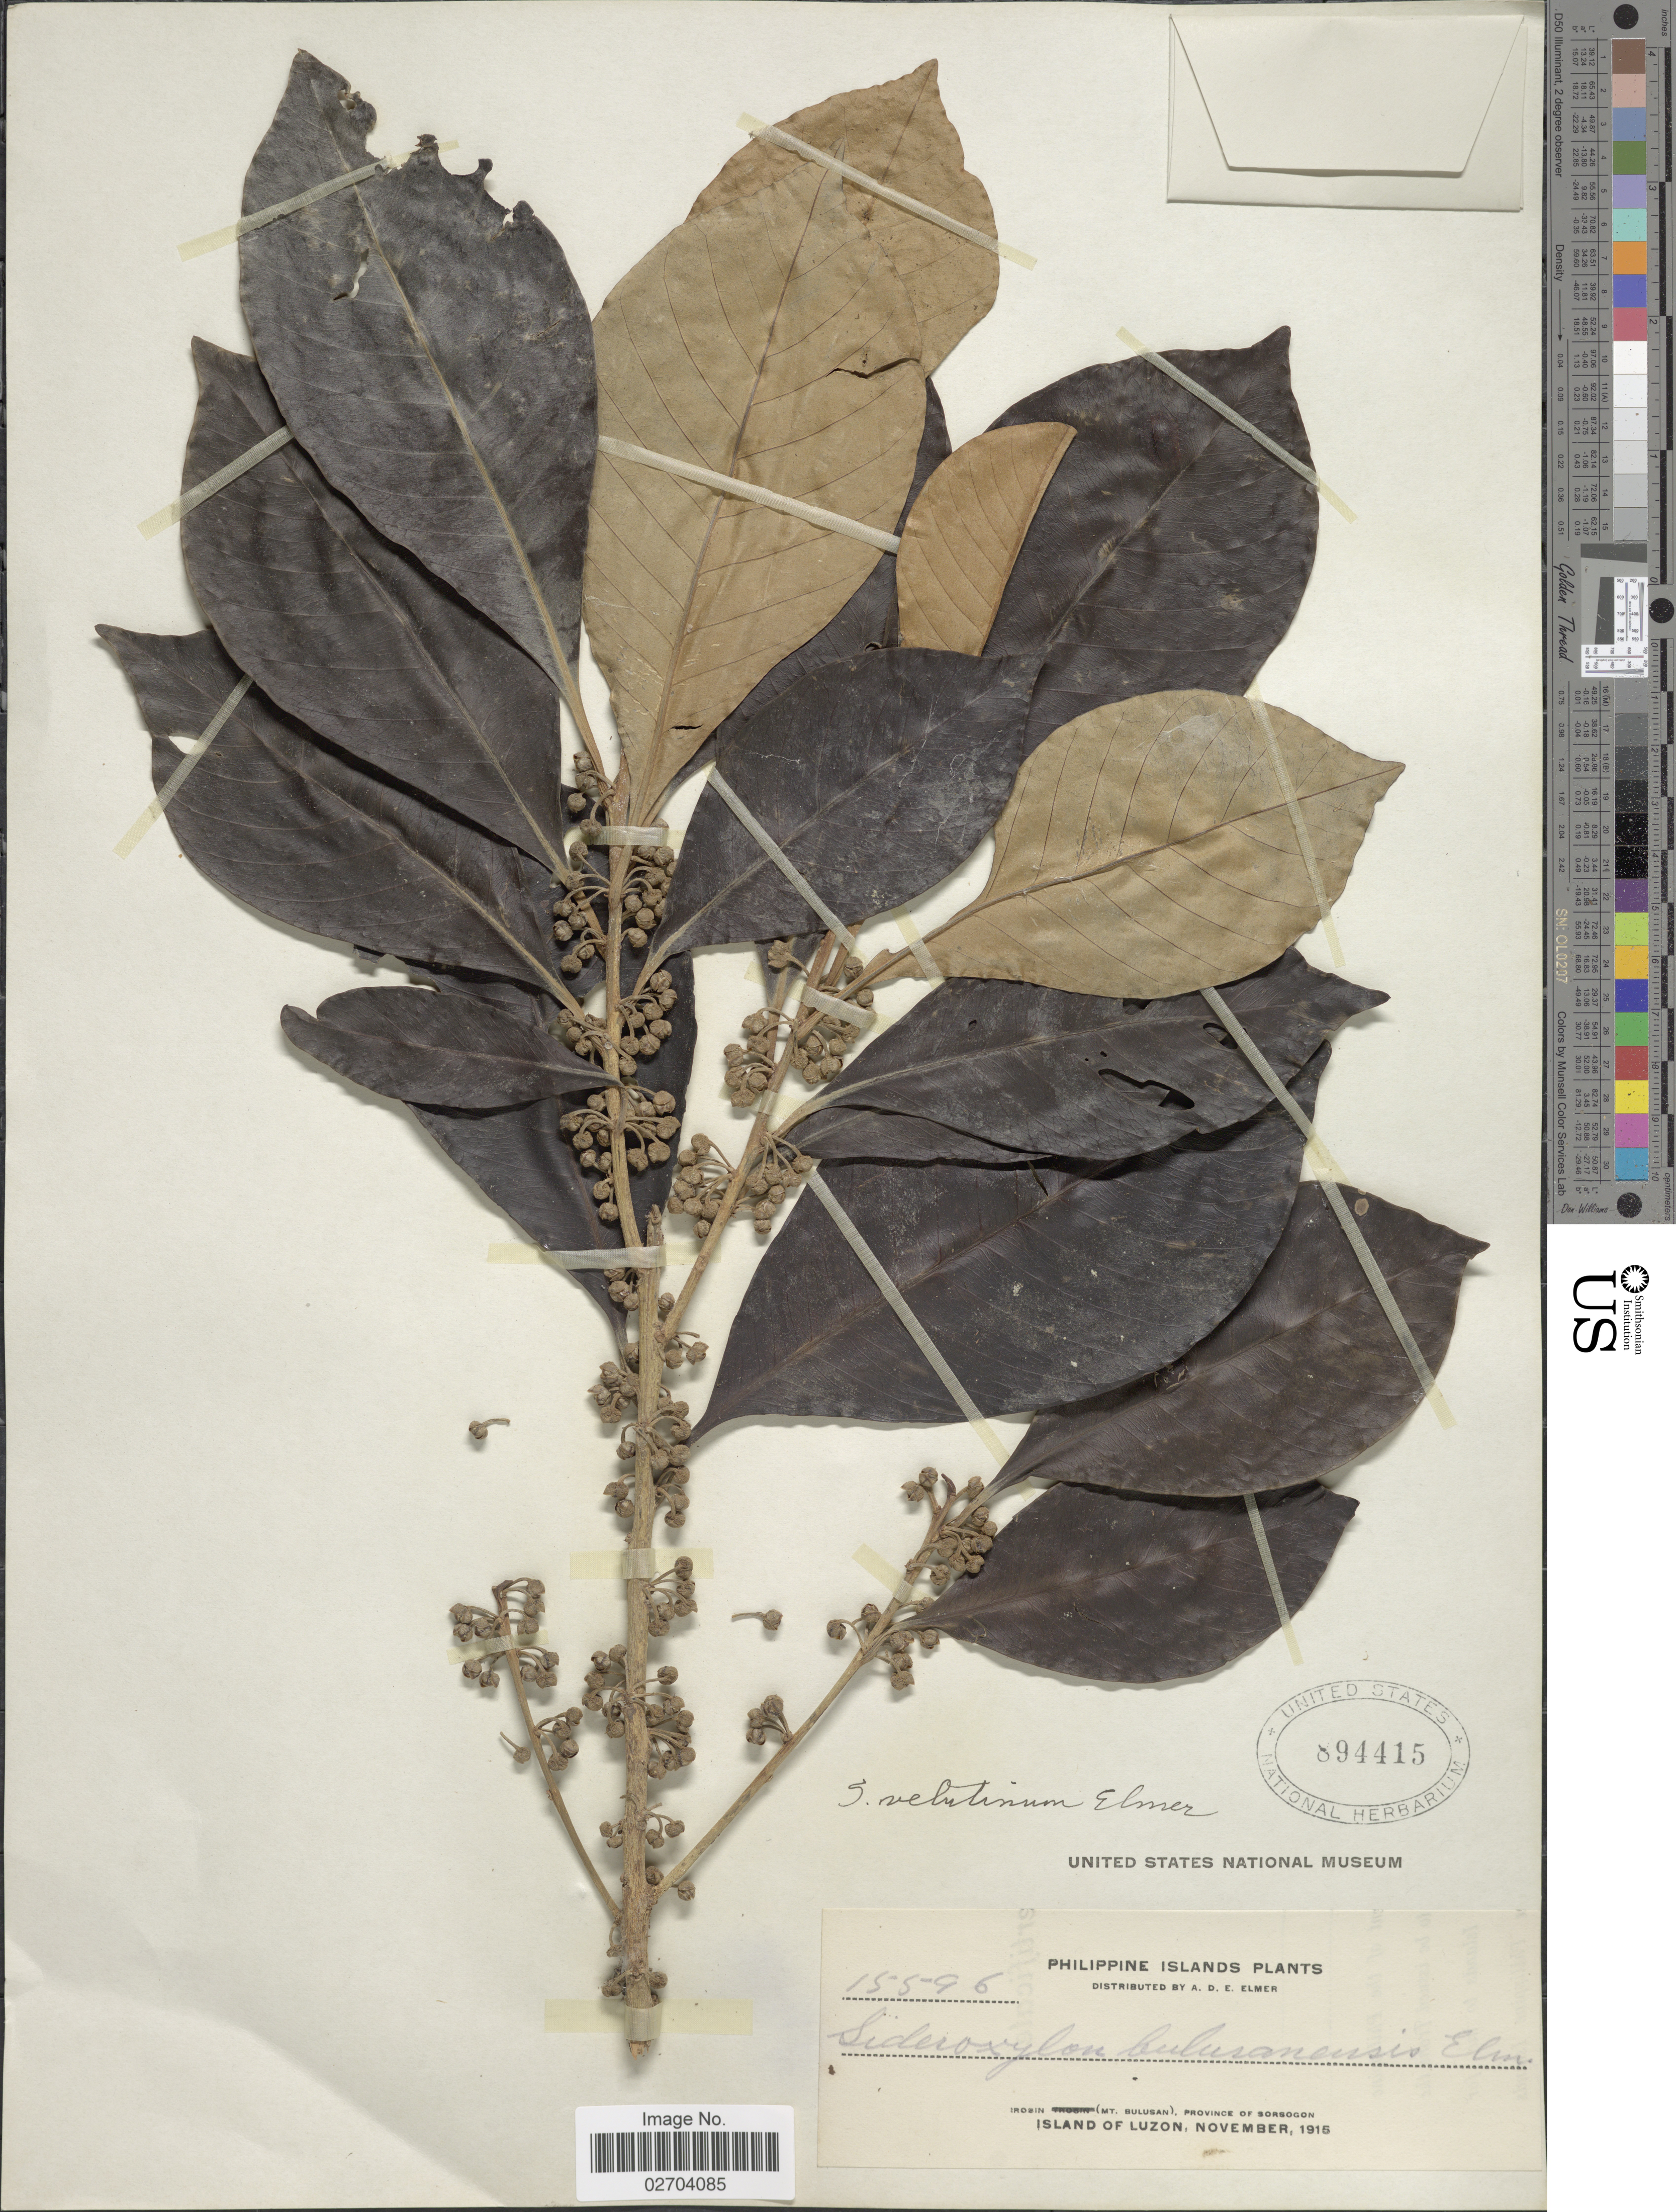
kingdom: Plantae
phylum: Tracheophyta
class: Magnoliopsida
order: Ericales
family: Sapotaceae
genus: Sideroxylon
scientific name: Sideroxylon sarcocarpum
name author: Merr.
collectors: A. D. E. Elmer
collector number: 15596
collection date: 1915-11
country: Philippines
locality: Irosin (Mt. Bulusan), Province of Sorsogon. Island of Luzon.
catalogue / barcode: US 894415